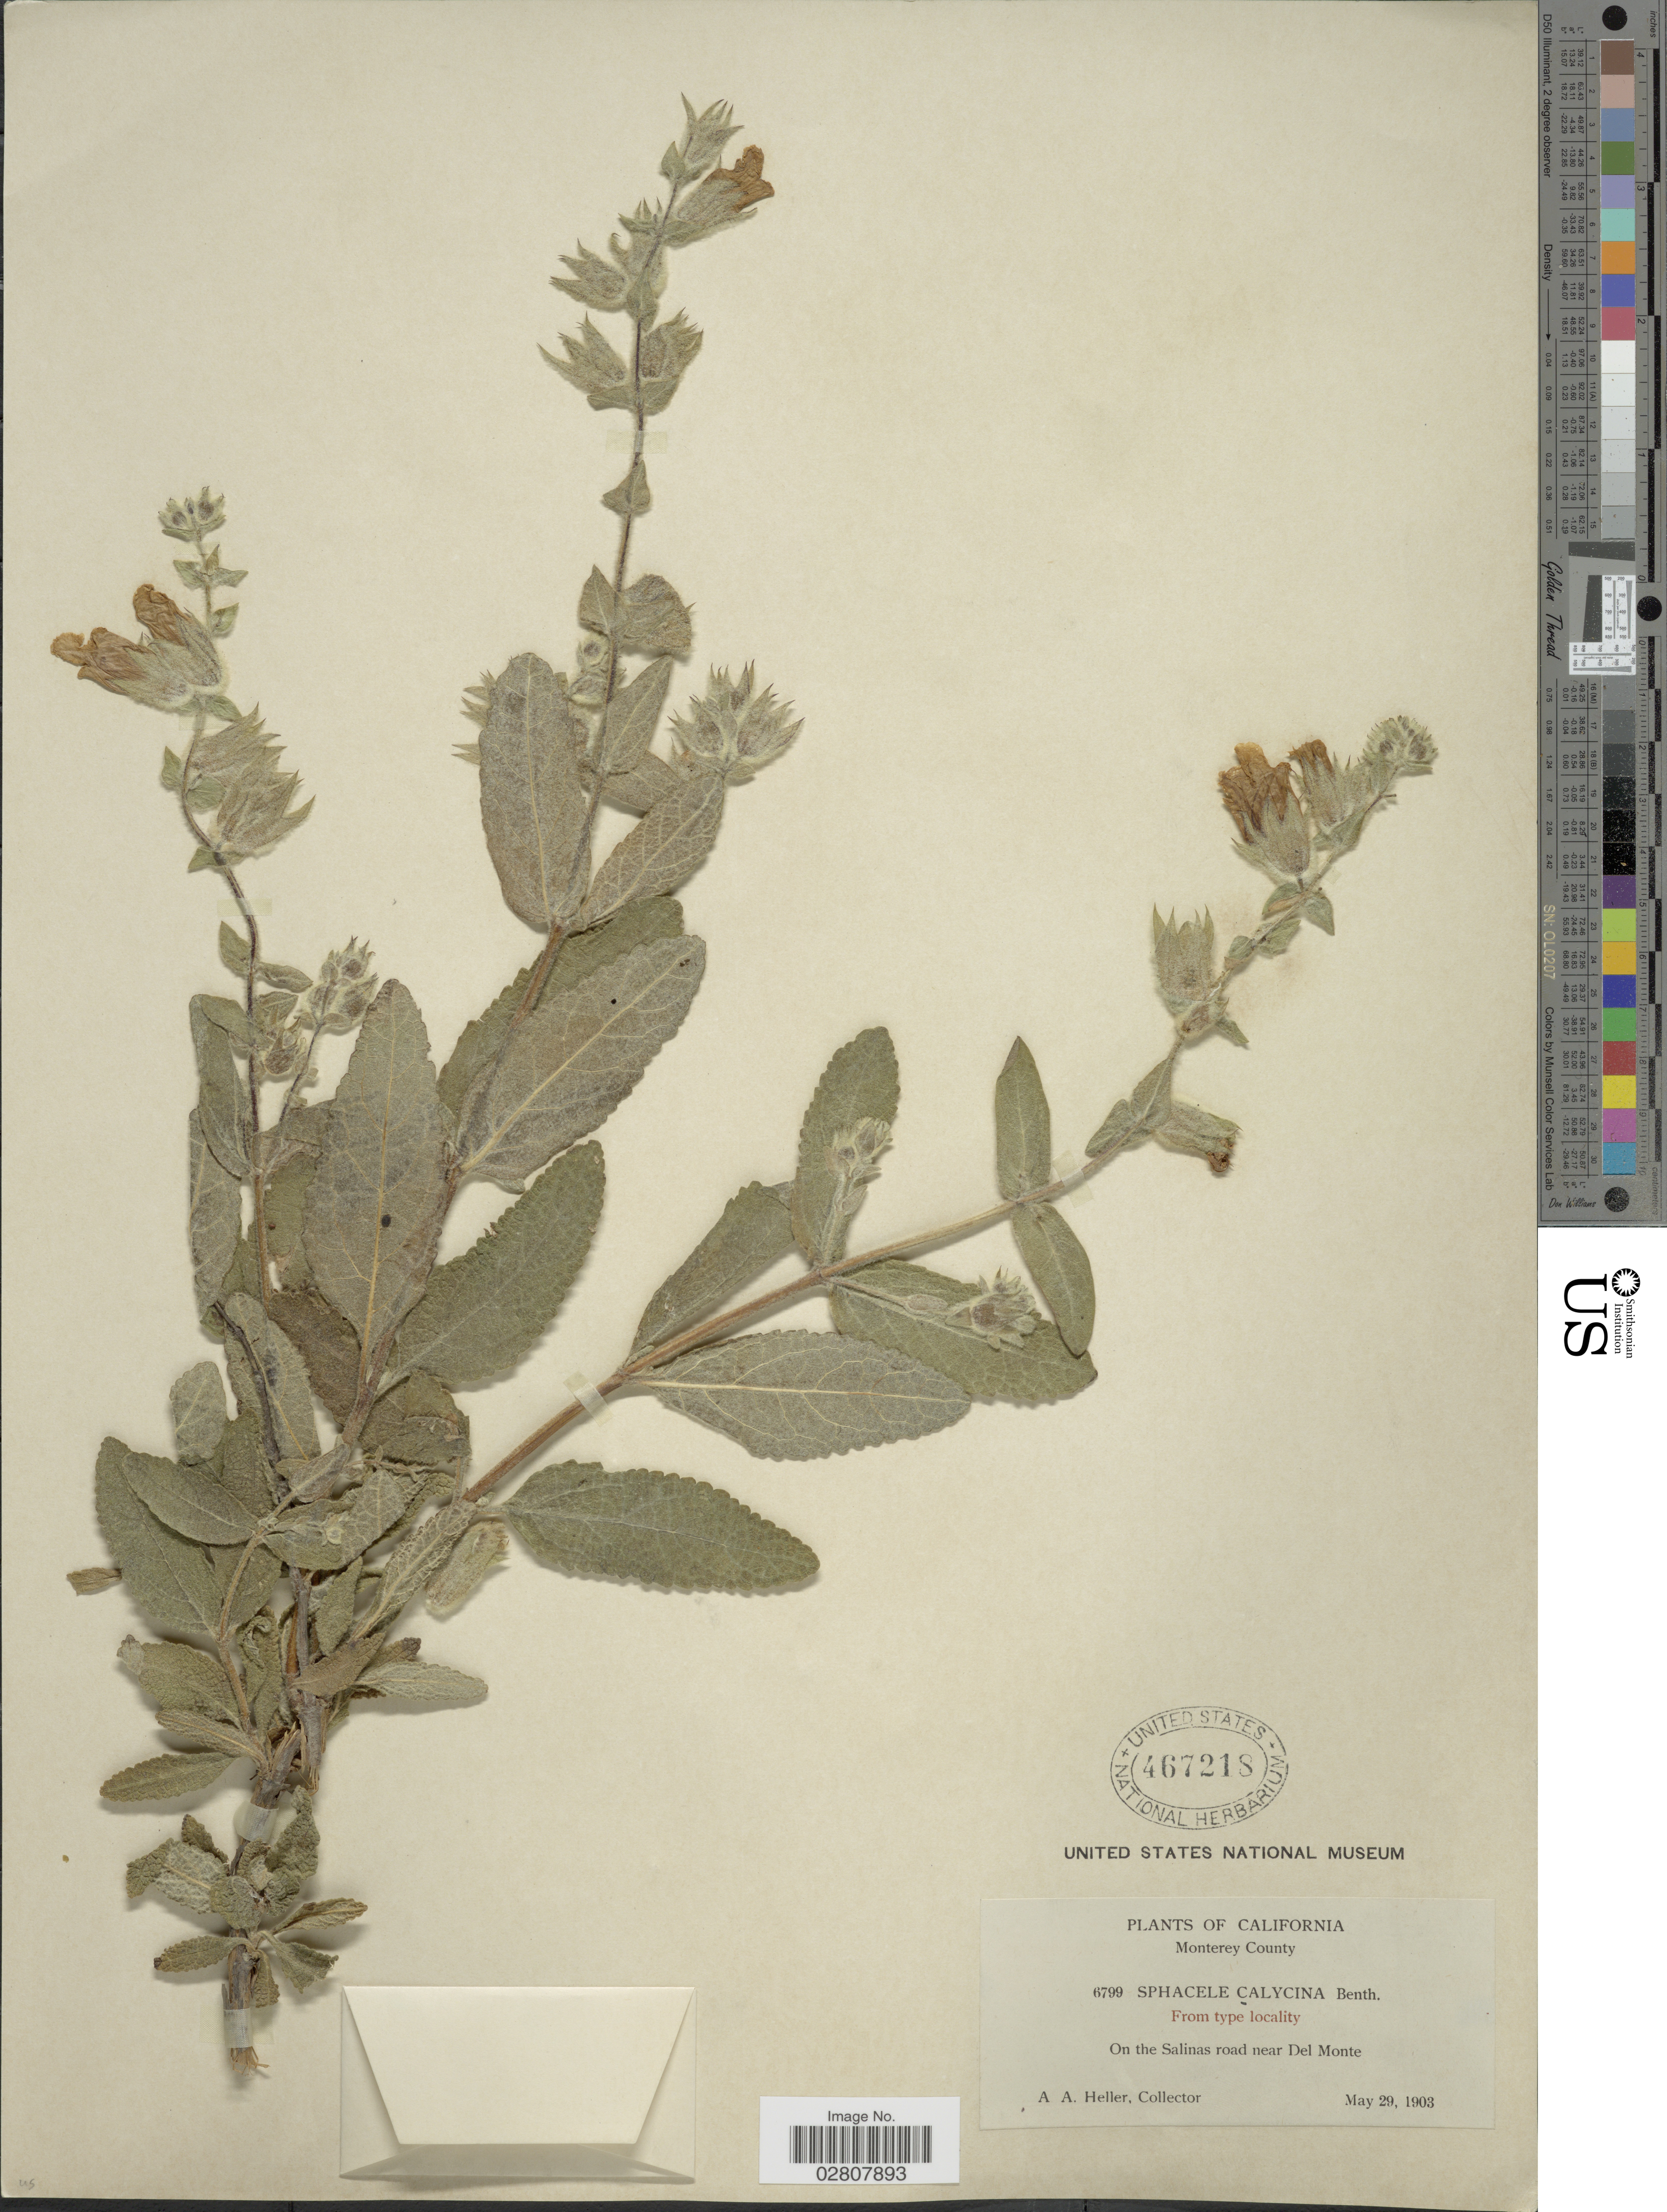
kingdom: Plantae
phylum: Tracheophyta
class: Magnoliopsida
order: Lamiales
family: Lamiaceae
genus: Lepechinia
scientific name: Lepechinia calycina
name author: (Benth.) Epling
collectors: A. A. Heller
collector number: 6799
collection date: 1903-05-29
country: United States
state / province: California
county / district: Monterey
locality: Monterey County. On the Salinas road near Del Monte.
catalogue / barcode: US 467218